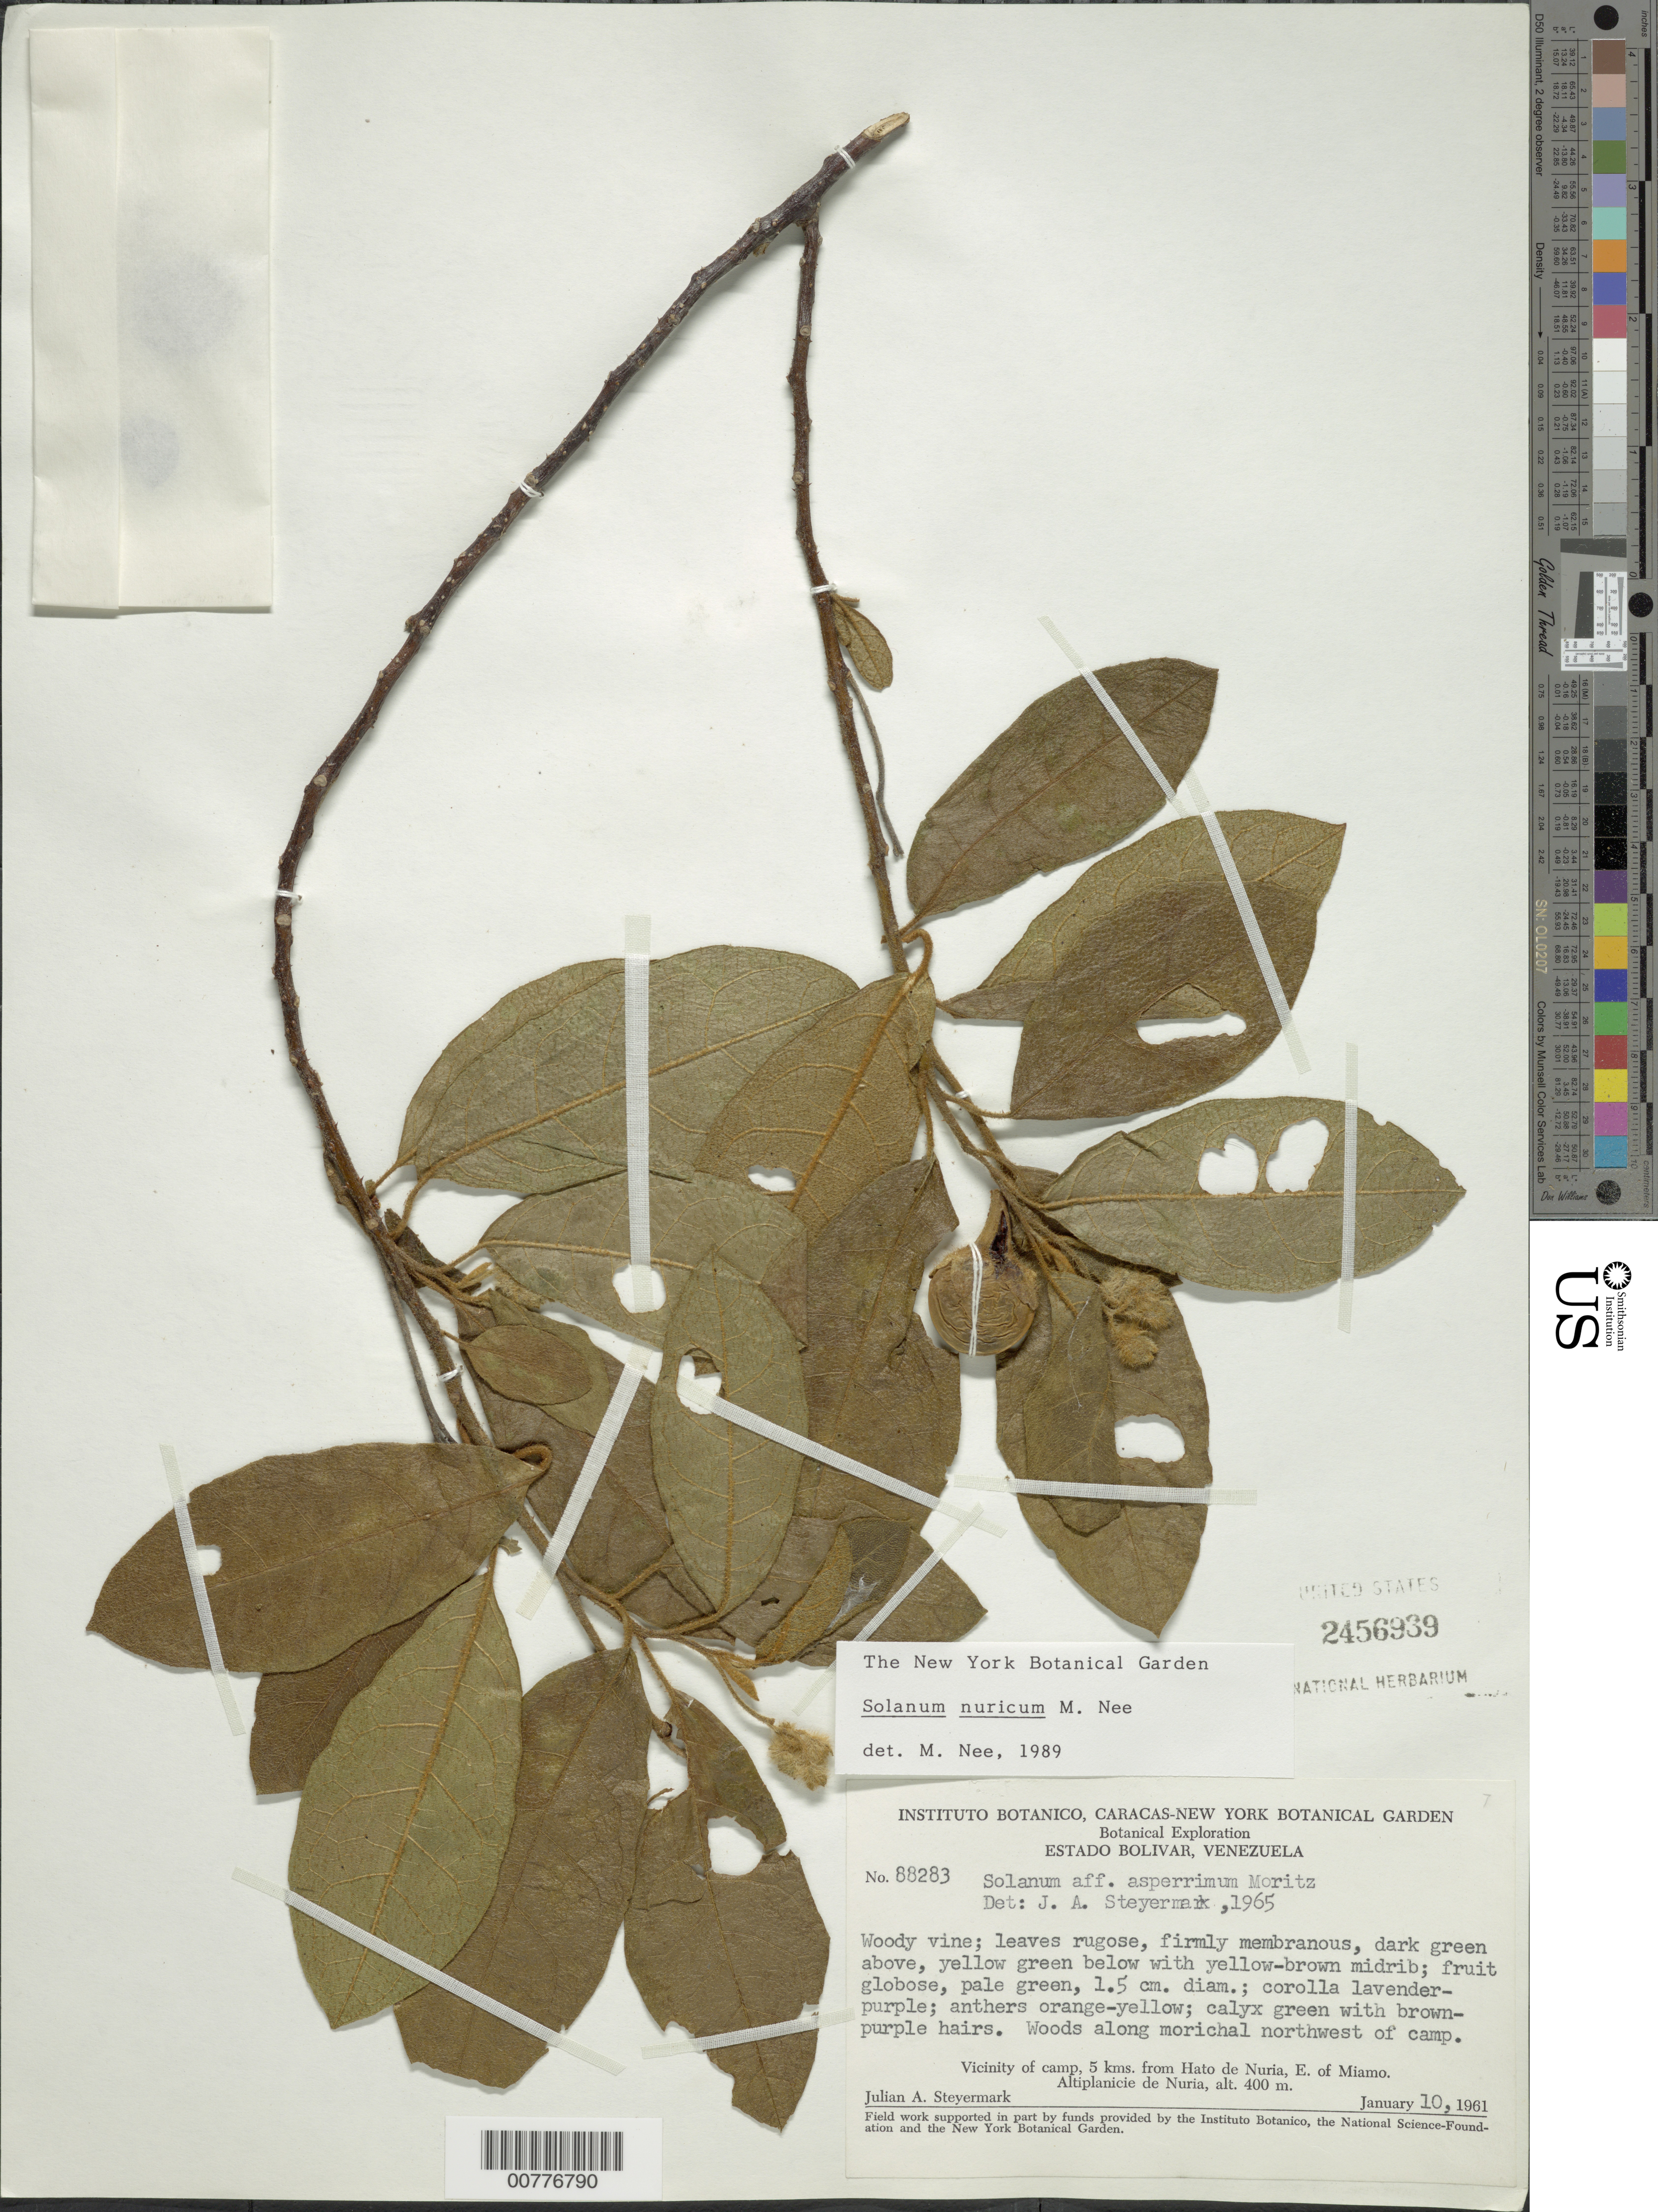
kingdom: Plantae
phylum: Tracheophyta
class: Magnoliopsida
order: Solanales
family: Solanaceae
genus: Solanum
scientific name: Solanum nuricum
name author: M. Nee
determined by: Nee, Michael H.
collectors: J. Steyermark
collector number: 88283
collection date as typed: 1 Jan 1961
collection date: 1961-01-01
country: Venezuela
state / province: Bolívar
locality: Hato de Nuria, 5 km from; E. of Miamo, Altiplanicie de Nuria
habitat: Woods along morichal NW of camp.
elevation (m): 400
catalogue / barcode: US 2456939